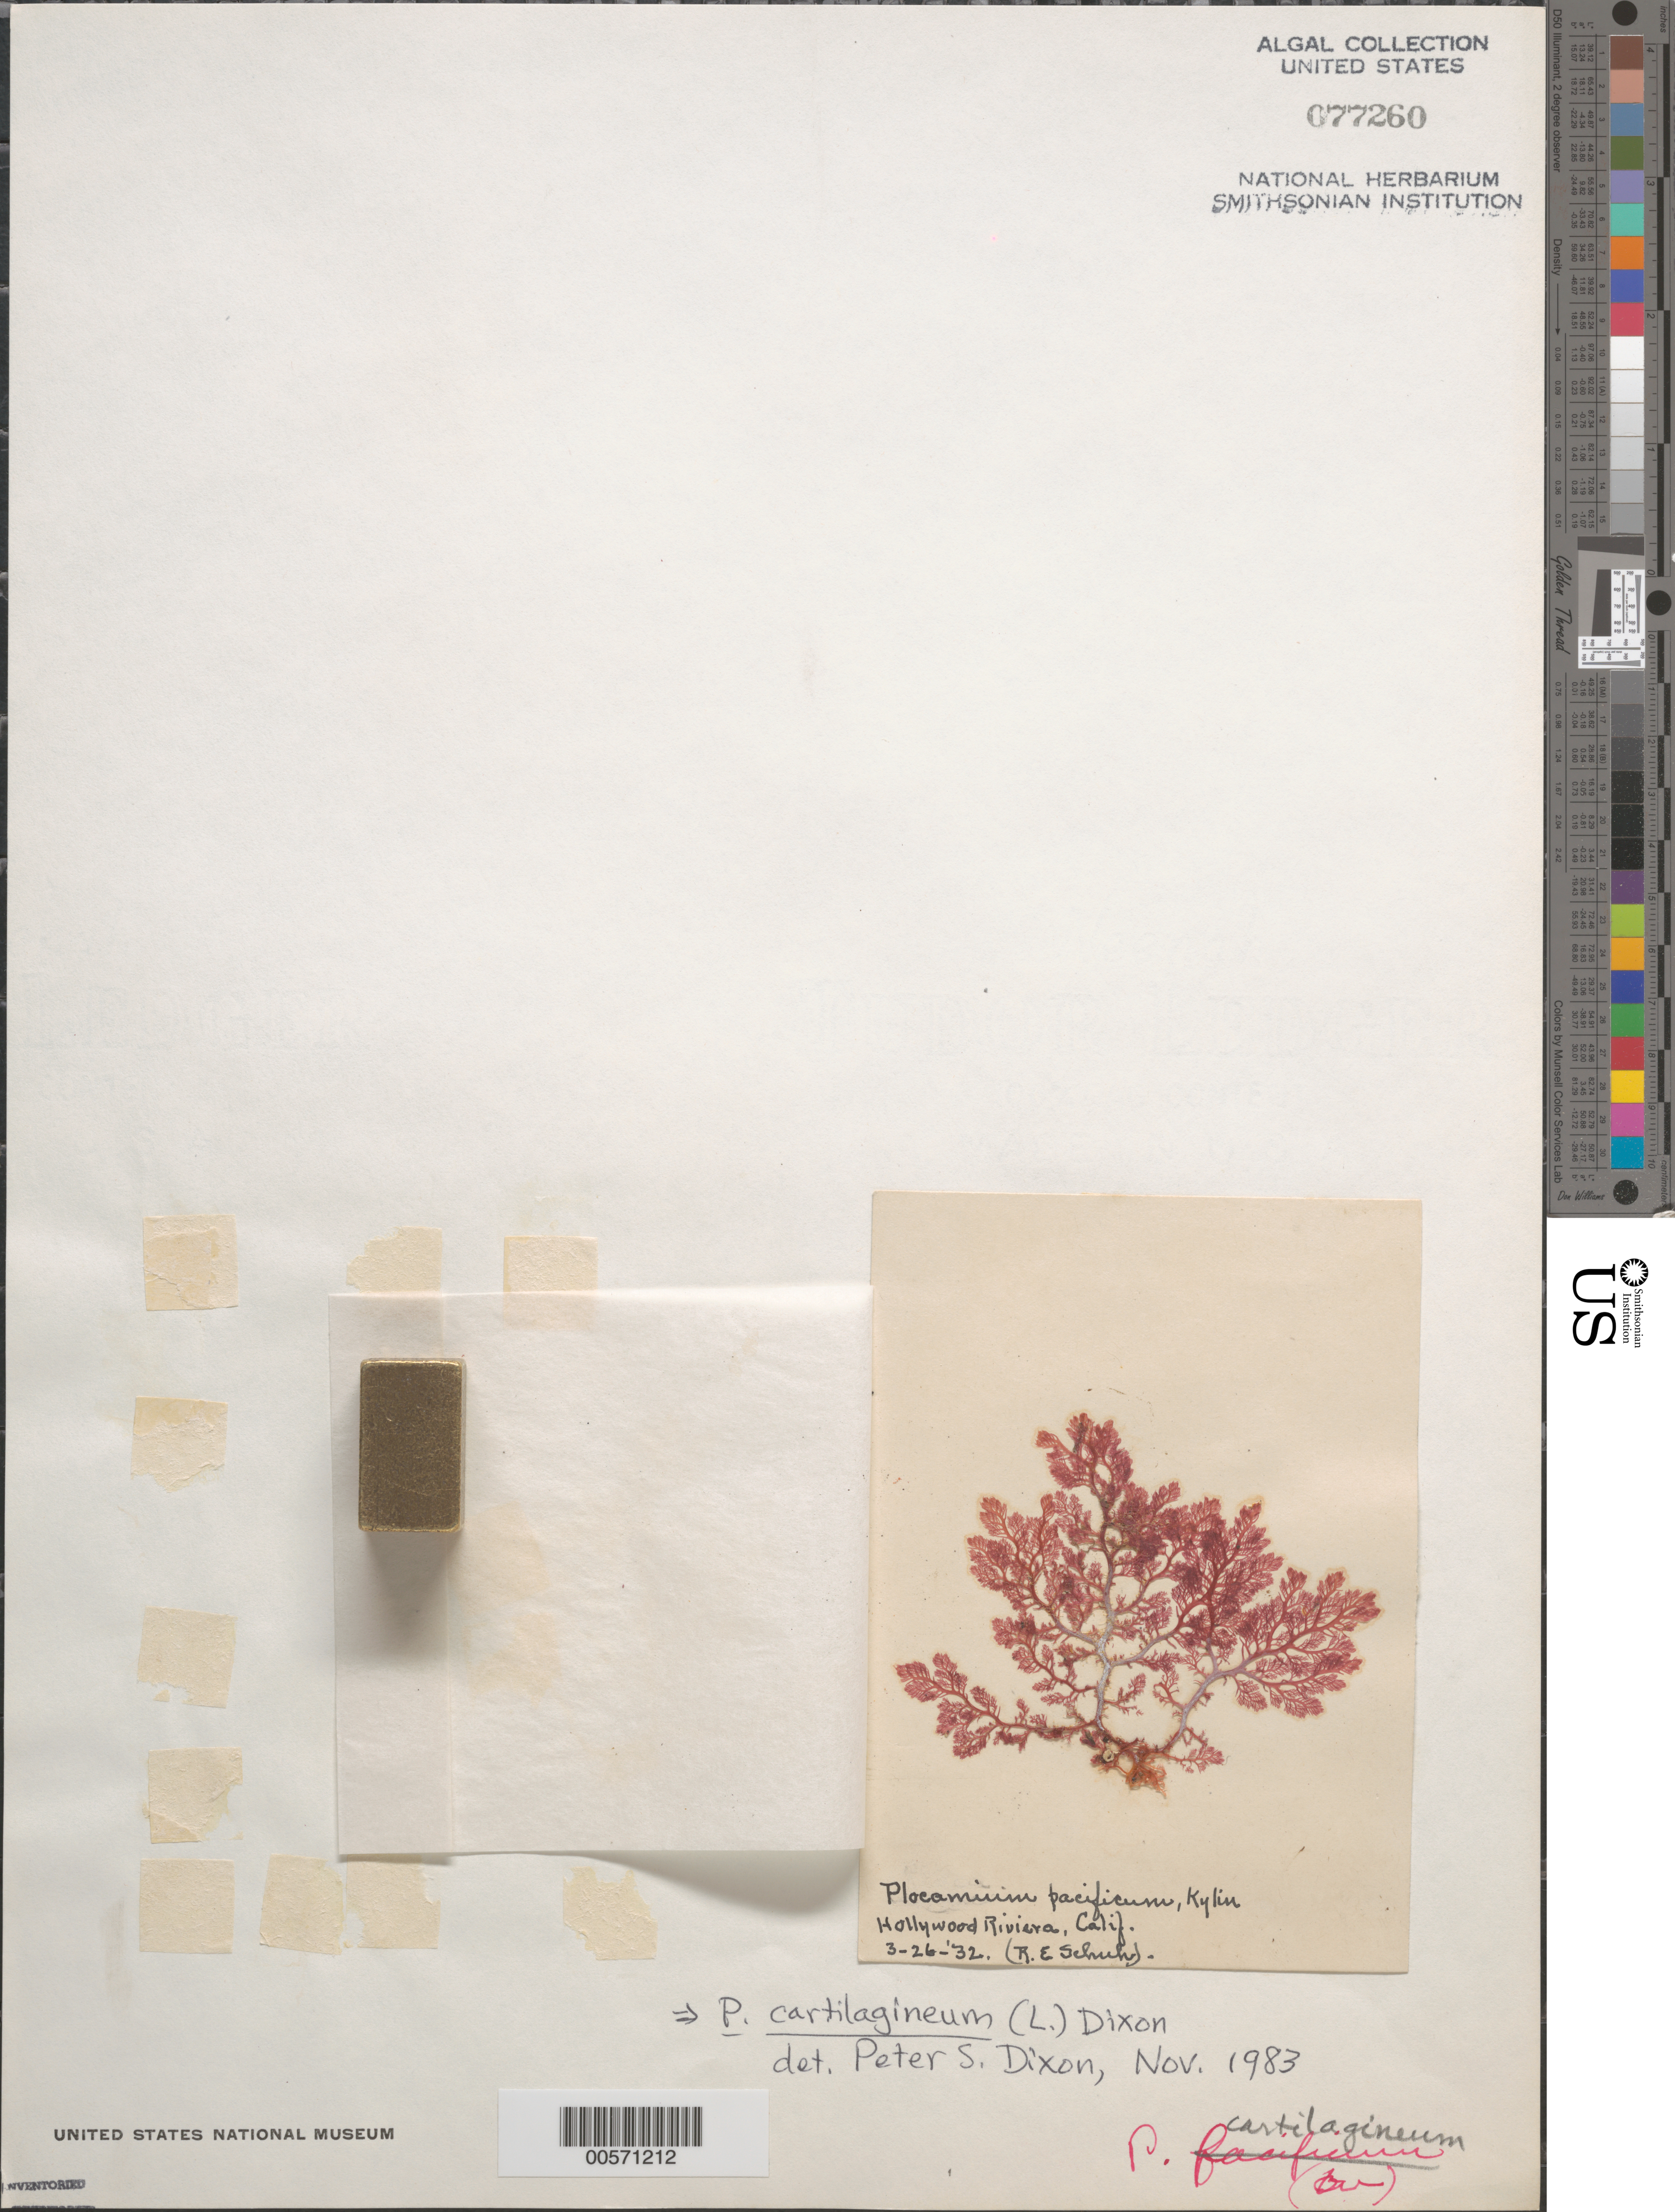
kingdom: Plantae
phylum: Rhodophyta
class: Florideophyceae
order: Plocamiales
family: Plocamiaceae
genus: Plocamium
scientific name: Plocamium cartilagineum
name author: (L.) P.S. Dixon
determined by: Dixon, P. S.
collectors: R. Schuh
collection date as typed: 26 Mar 1932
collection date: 1932-03-26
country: United States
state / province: California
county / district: Los Angeles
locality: Hollywood Riviera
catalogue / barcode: US 77260